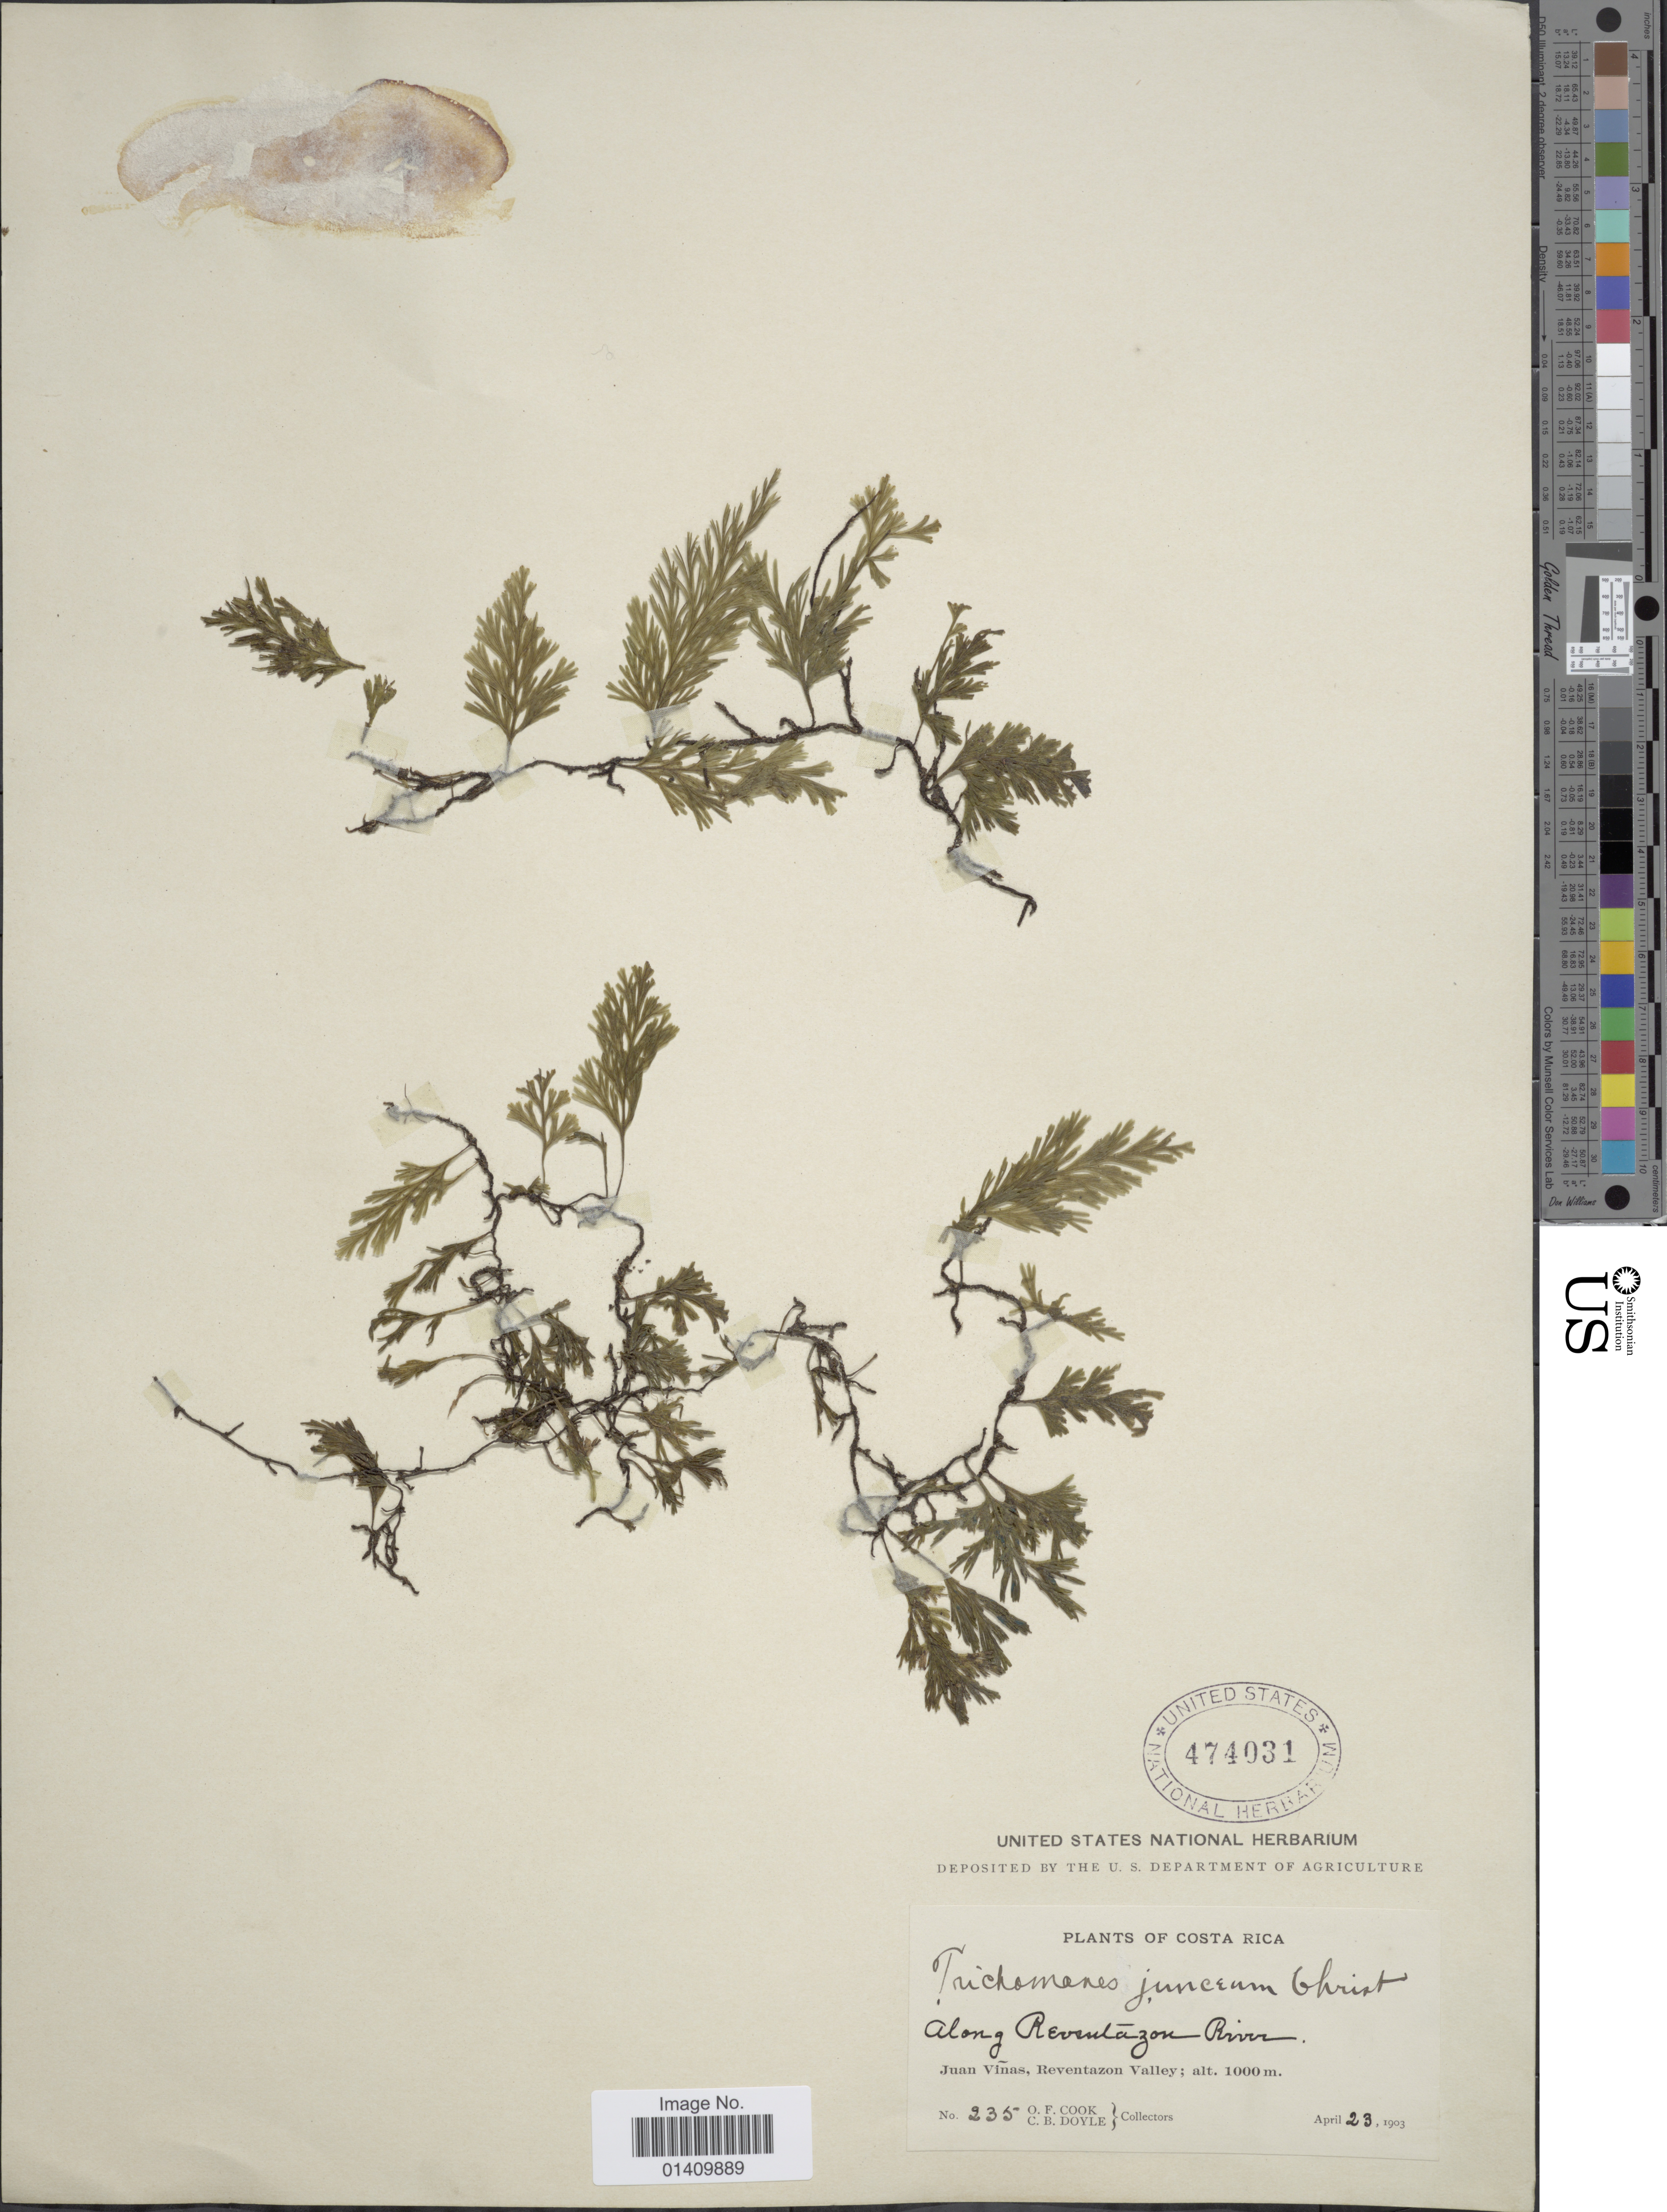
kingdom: Plantae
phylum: Tracheophyta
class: Polypodiopsida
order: Hymenophyllales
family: Hymenophyllaceae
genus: Polyphlebium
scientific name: Polyphlebium pyxidiferum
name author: (L.) Ebihara & Dubuisson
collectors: O. F. Cook & C. Doyle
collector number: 235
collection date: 1903-04-23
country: Costa Rica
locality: Juan Viñas Reventazon valley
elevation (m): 1000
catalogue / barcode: US 474031